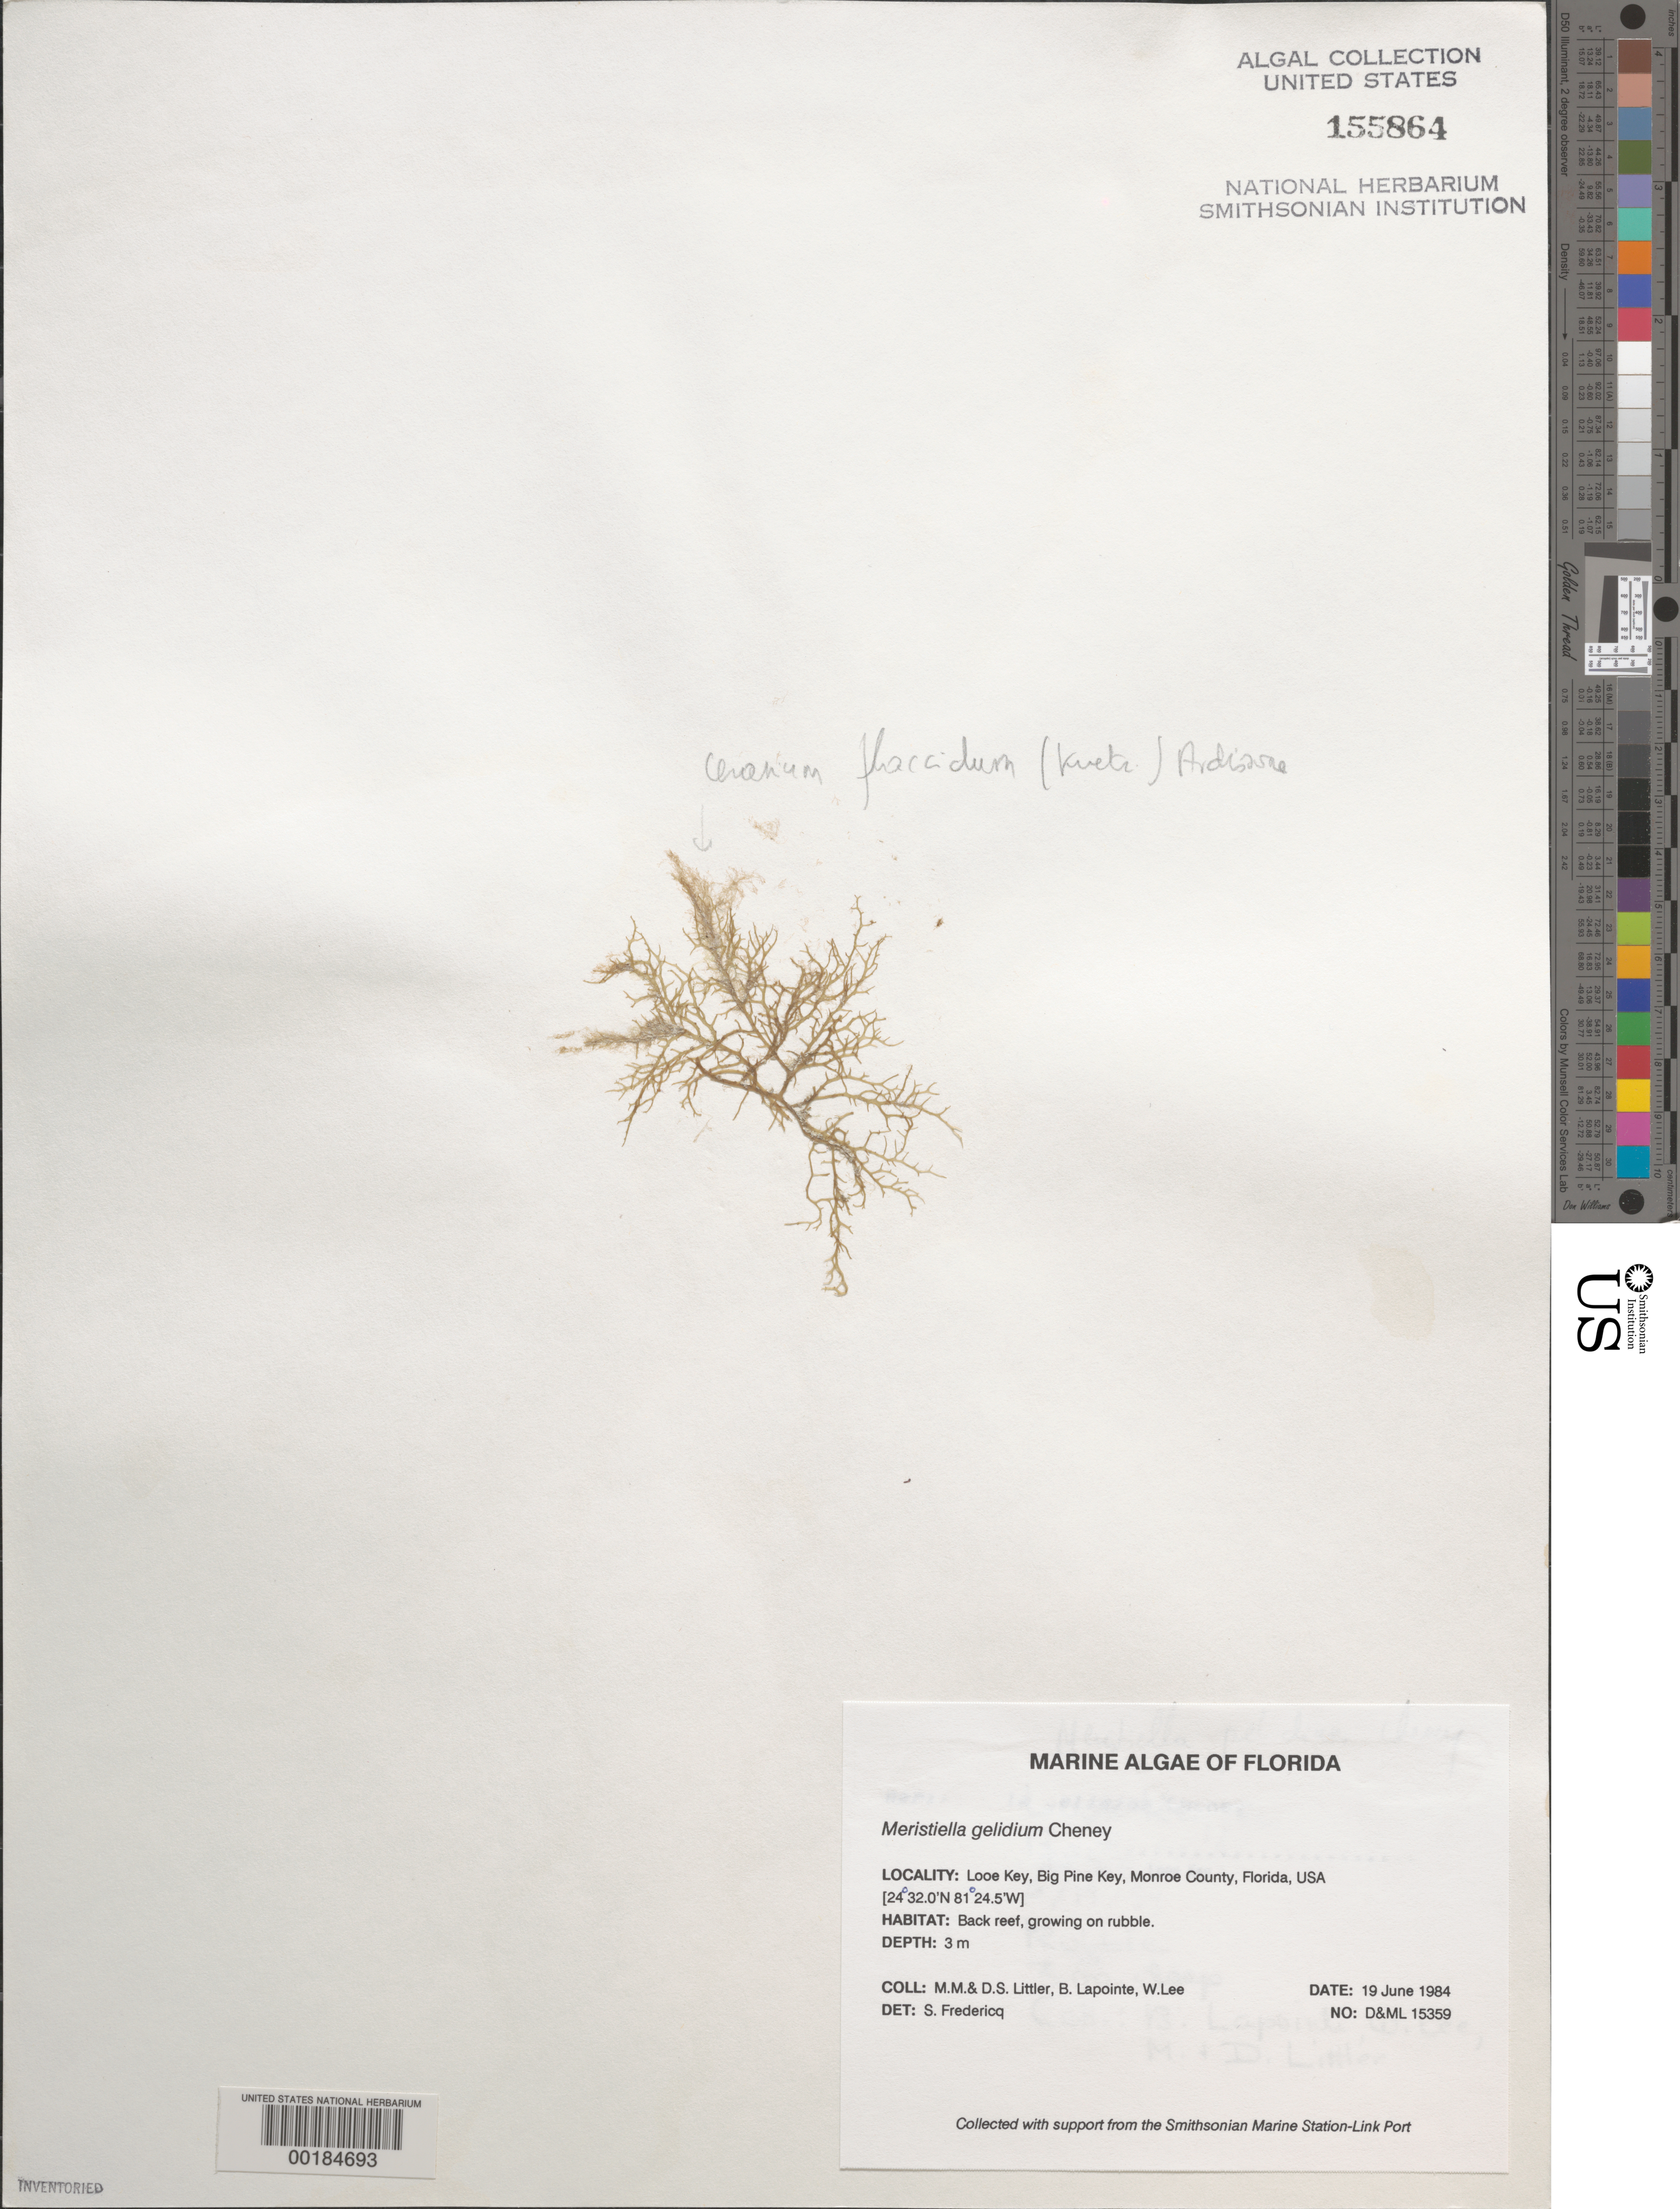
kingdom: Plantae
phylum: Rhodophyta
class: Florideophyceae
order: Gigartinales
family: Areschougiaceae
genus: Meristiella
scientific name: Meristiella gelidium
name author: (J. Agardh) D.P. Cheney & P.W. Gabrielson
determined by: Fredericq, S.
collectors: M. M. Littler, D. S. Littler, B. Lapointe & W. Lee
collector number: D&ML 15359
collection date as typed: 19 Jun 1984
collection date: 1984-06-19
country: United States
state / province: Florida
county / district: Monroe County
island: Looe Key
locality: Looe Key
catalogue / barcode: US 155864